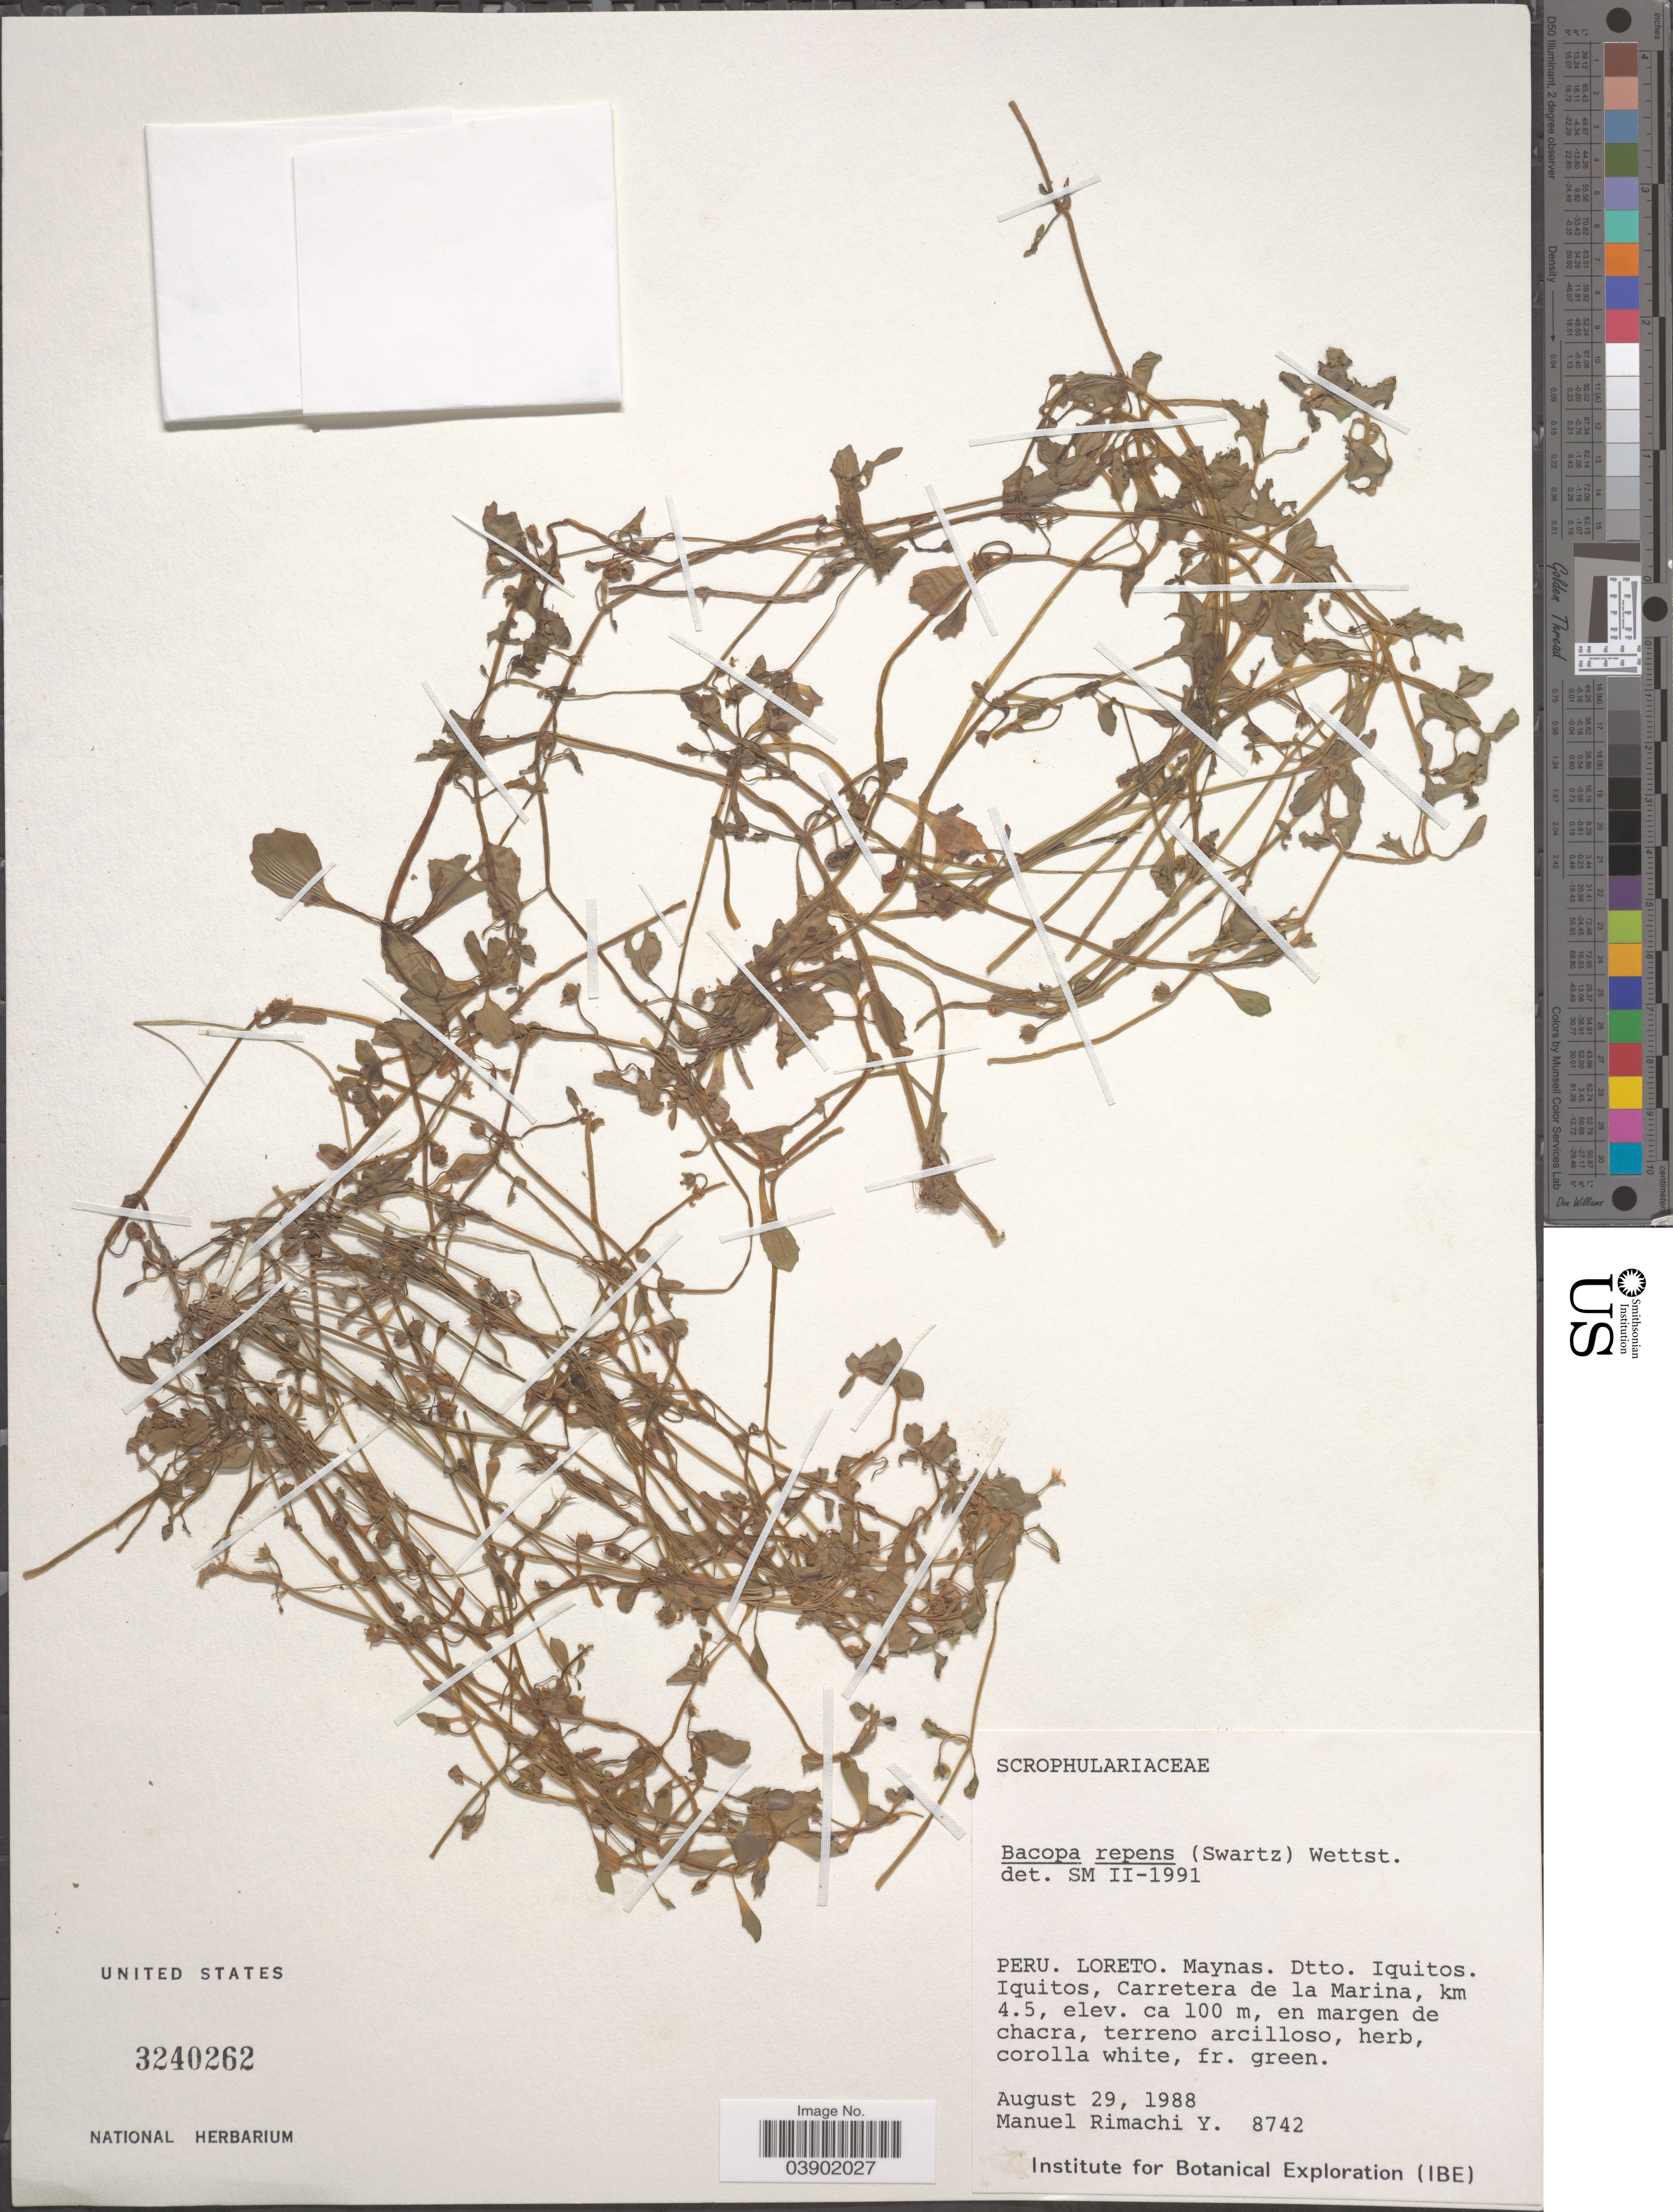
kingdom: Plantae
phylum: Tracheophyta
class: Magnoliopsida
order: Lamiales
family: Plantaginaceae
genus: Bacopa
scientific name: Bacopa repens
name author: (Sw.) Wettst.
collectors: M. Rimachi Y.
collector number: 8742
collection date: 1988-08-29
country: Peru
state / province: Loreto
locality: Maynas. Dtto. Iquitos. Iquitos, Carretera de la Marina, km 4.5.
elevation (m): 100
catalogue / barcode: US 3240262